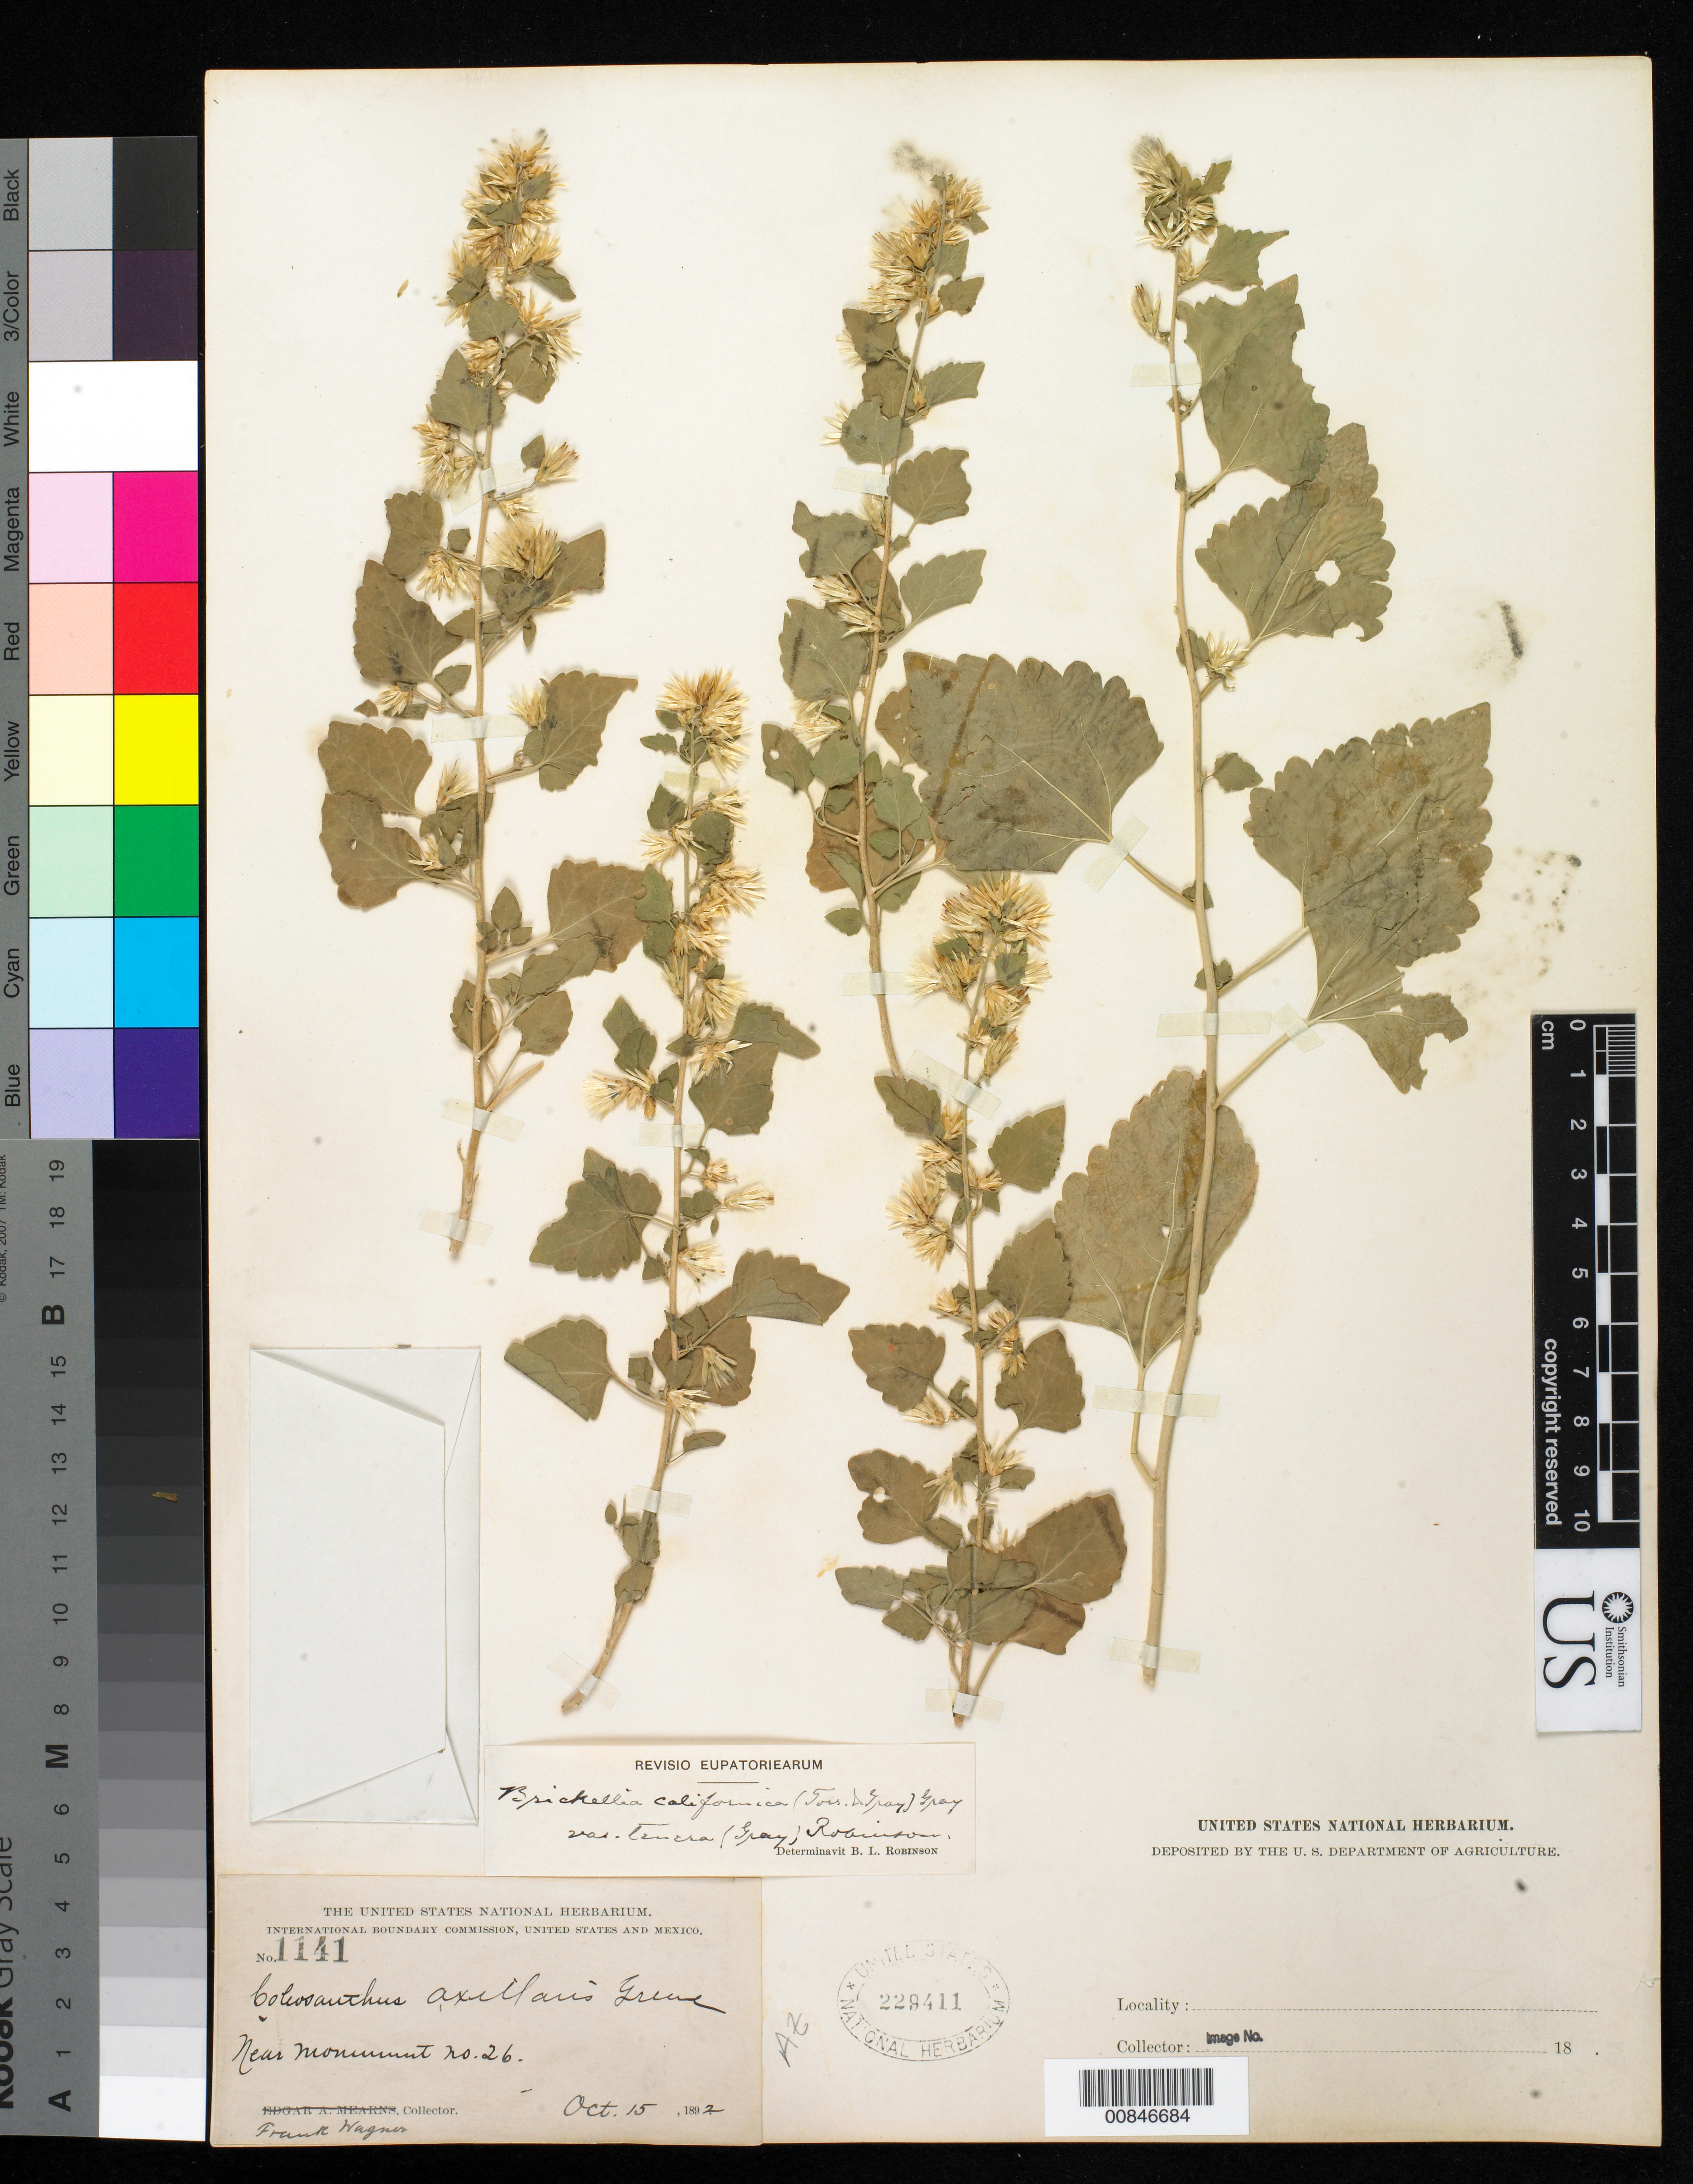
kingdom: Plantae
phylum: Tracheophyta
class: Magnoliopsida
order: Asterales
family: Asteraceae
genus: Brickellia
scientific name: Brickellia californica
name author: (Torr. & A. Gray) A. Gray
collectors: F. Wagner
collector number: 1141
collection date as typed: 15 Oct 1892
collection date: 1892-10-15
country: United States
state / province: Arizona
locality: Near monument no. 26.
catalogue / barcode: US 229411